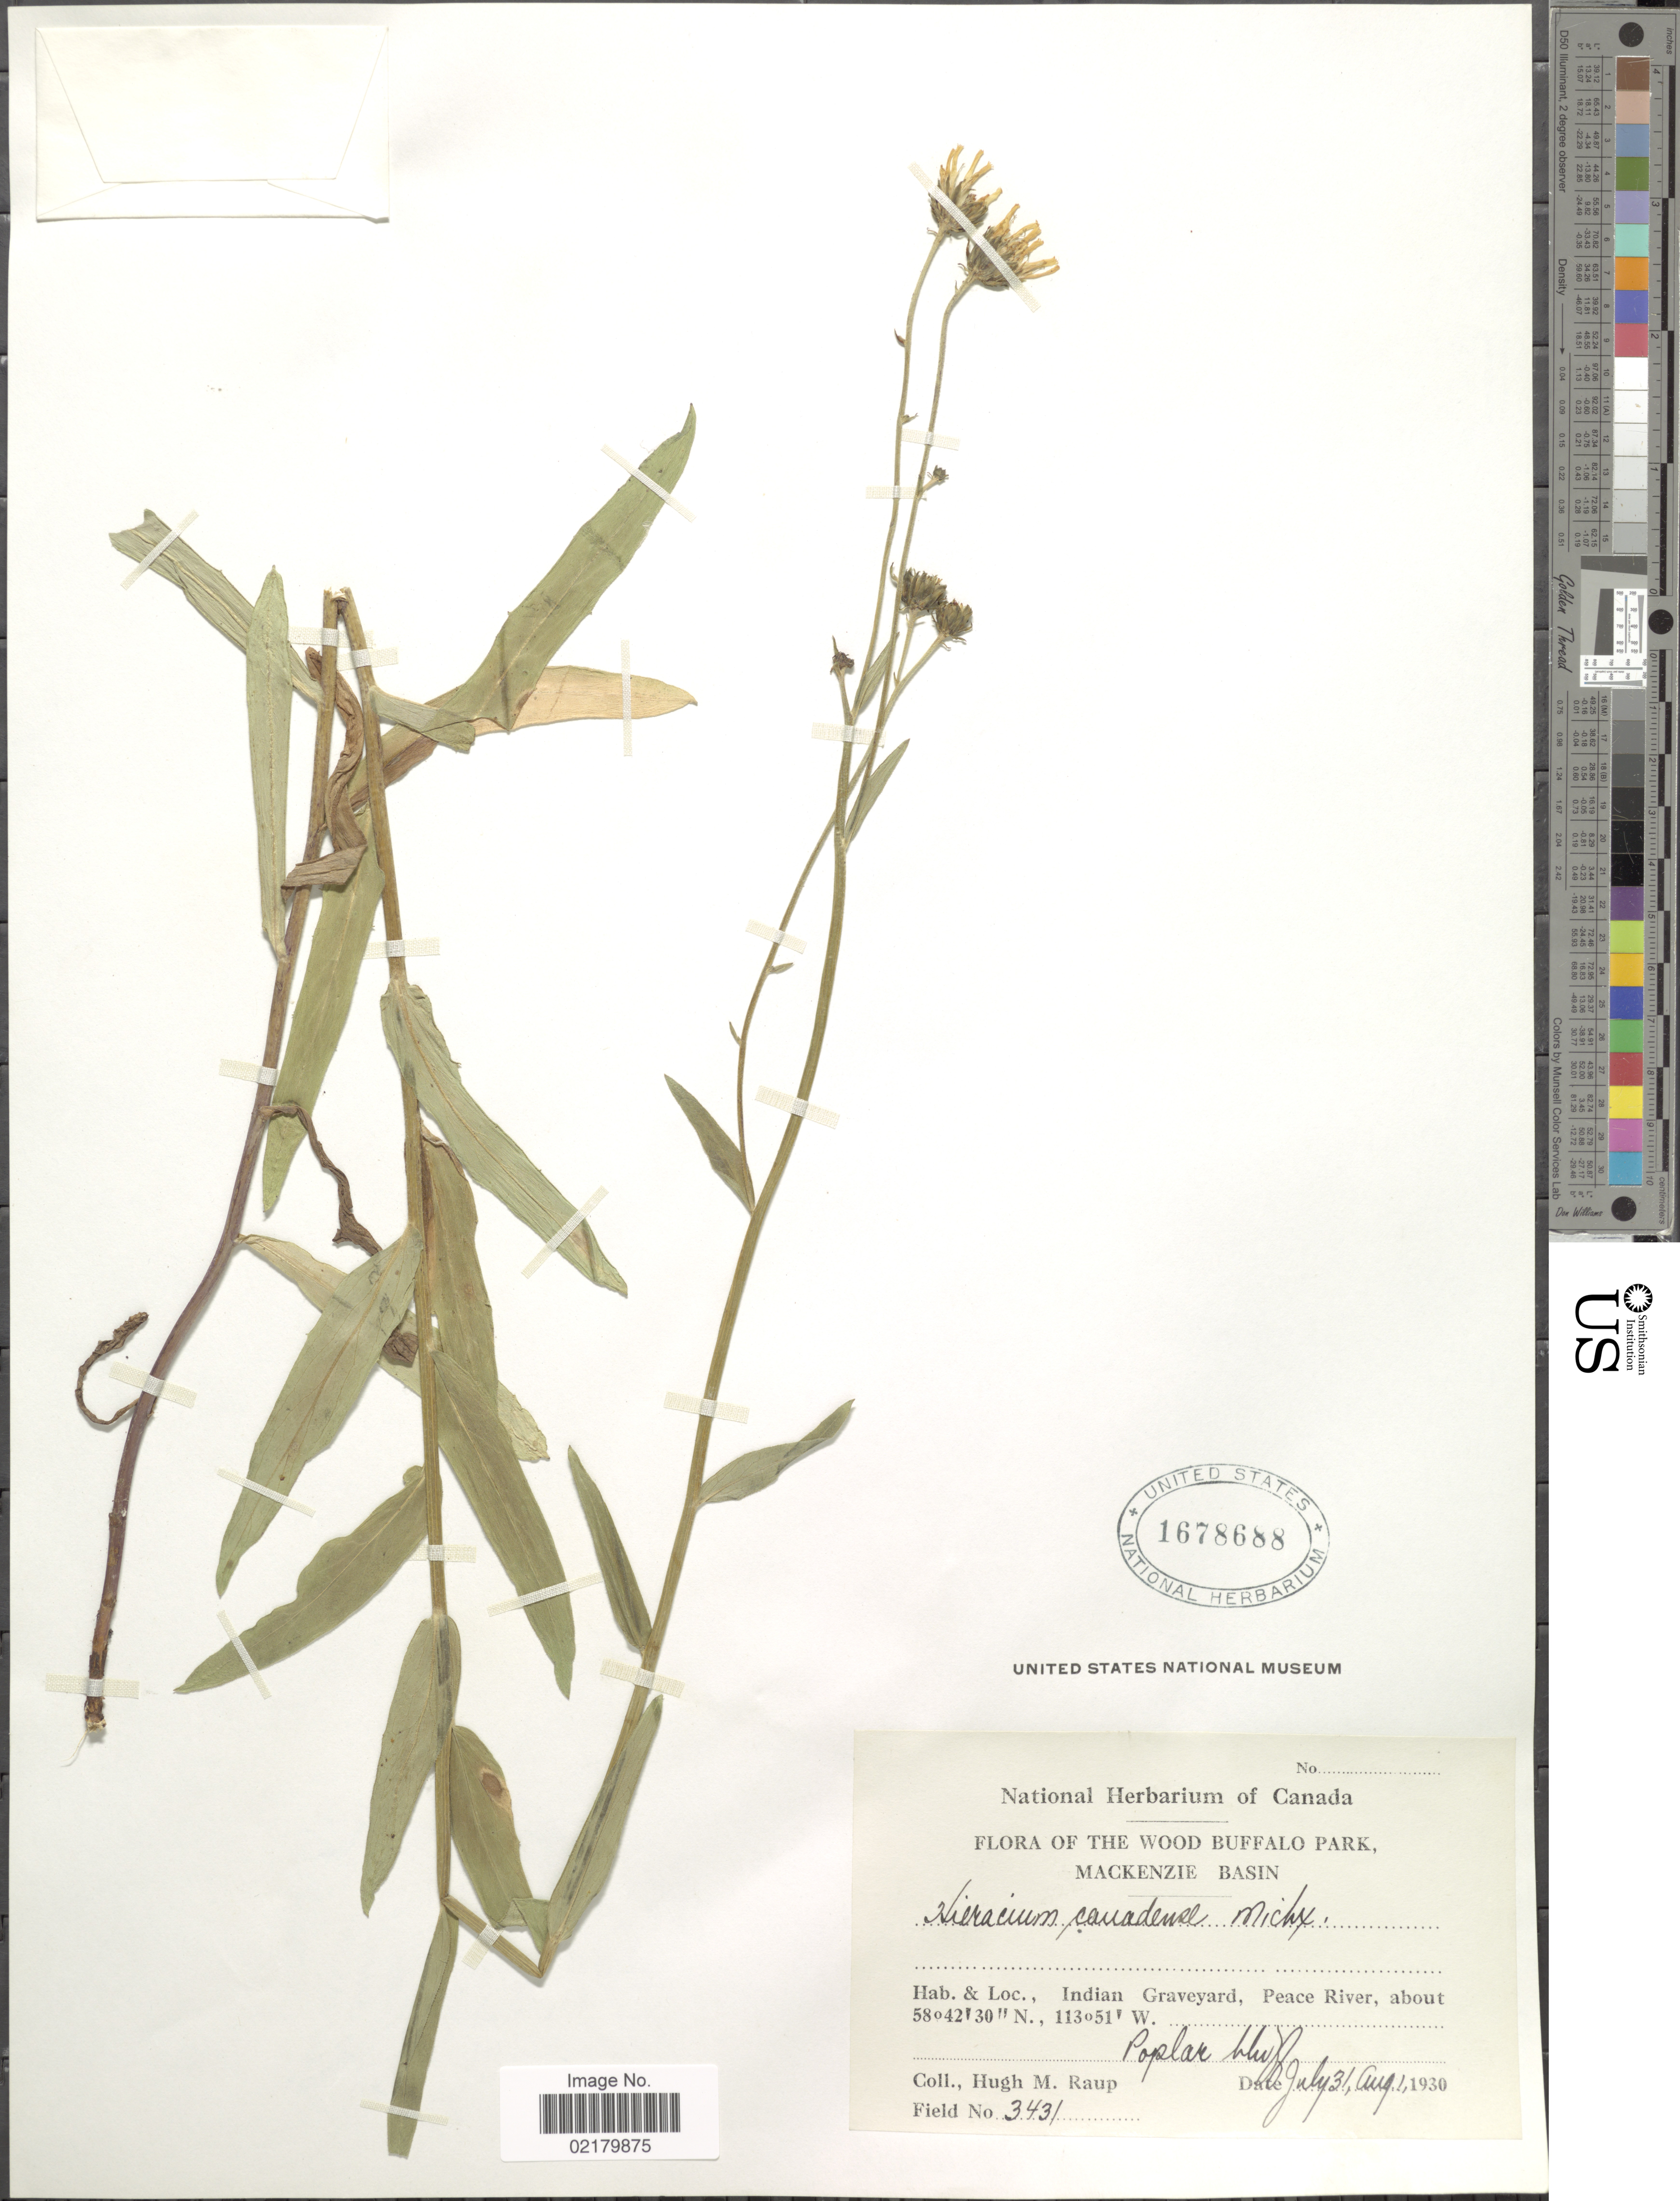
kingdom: Plantae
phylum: Tracheophyta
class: Magnoliopsida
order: Asterales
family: Asteraceae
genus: Hieracium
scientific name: Hieracium canadense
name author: Michx.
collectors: H. Raup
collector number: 3431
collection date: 1930-07-31/1930-08-01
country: Canada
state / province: Alberta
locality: The Wood Buffalo Park, Mackenzie Basin, Indian Graveyard, Peace River, Poplar bluff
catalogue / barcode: US 1678688